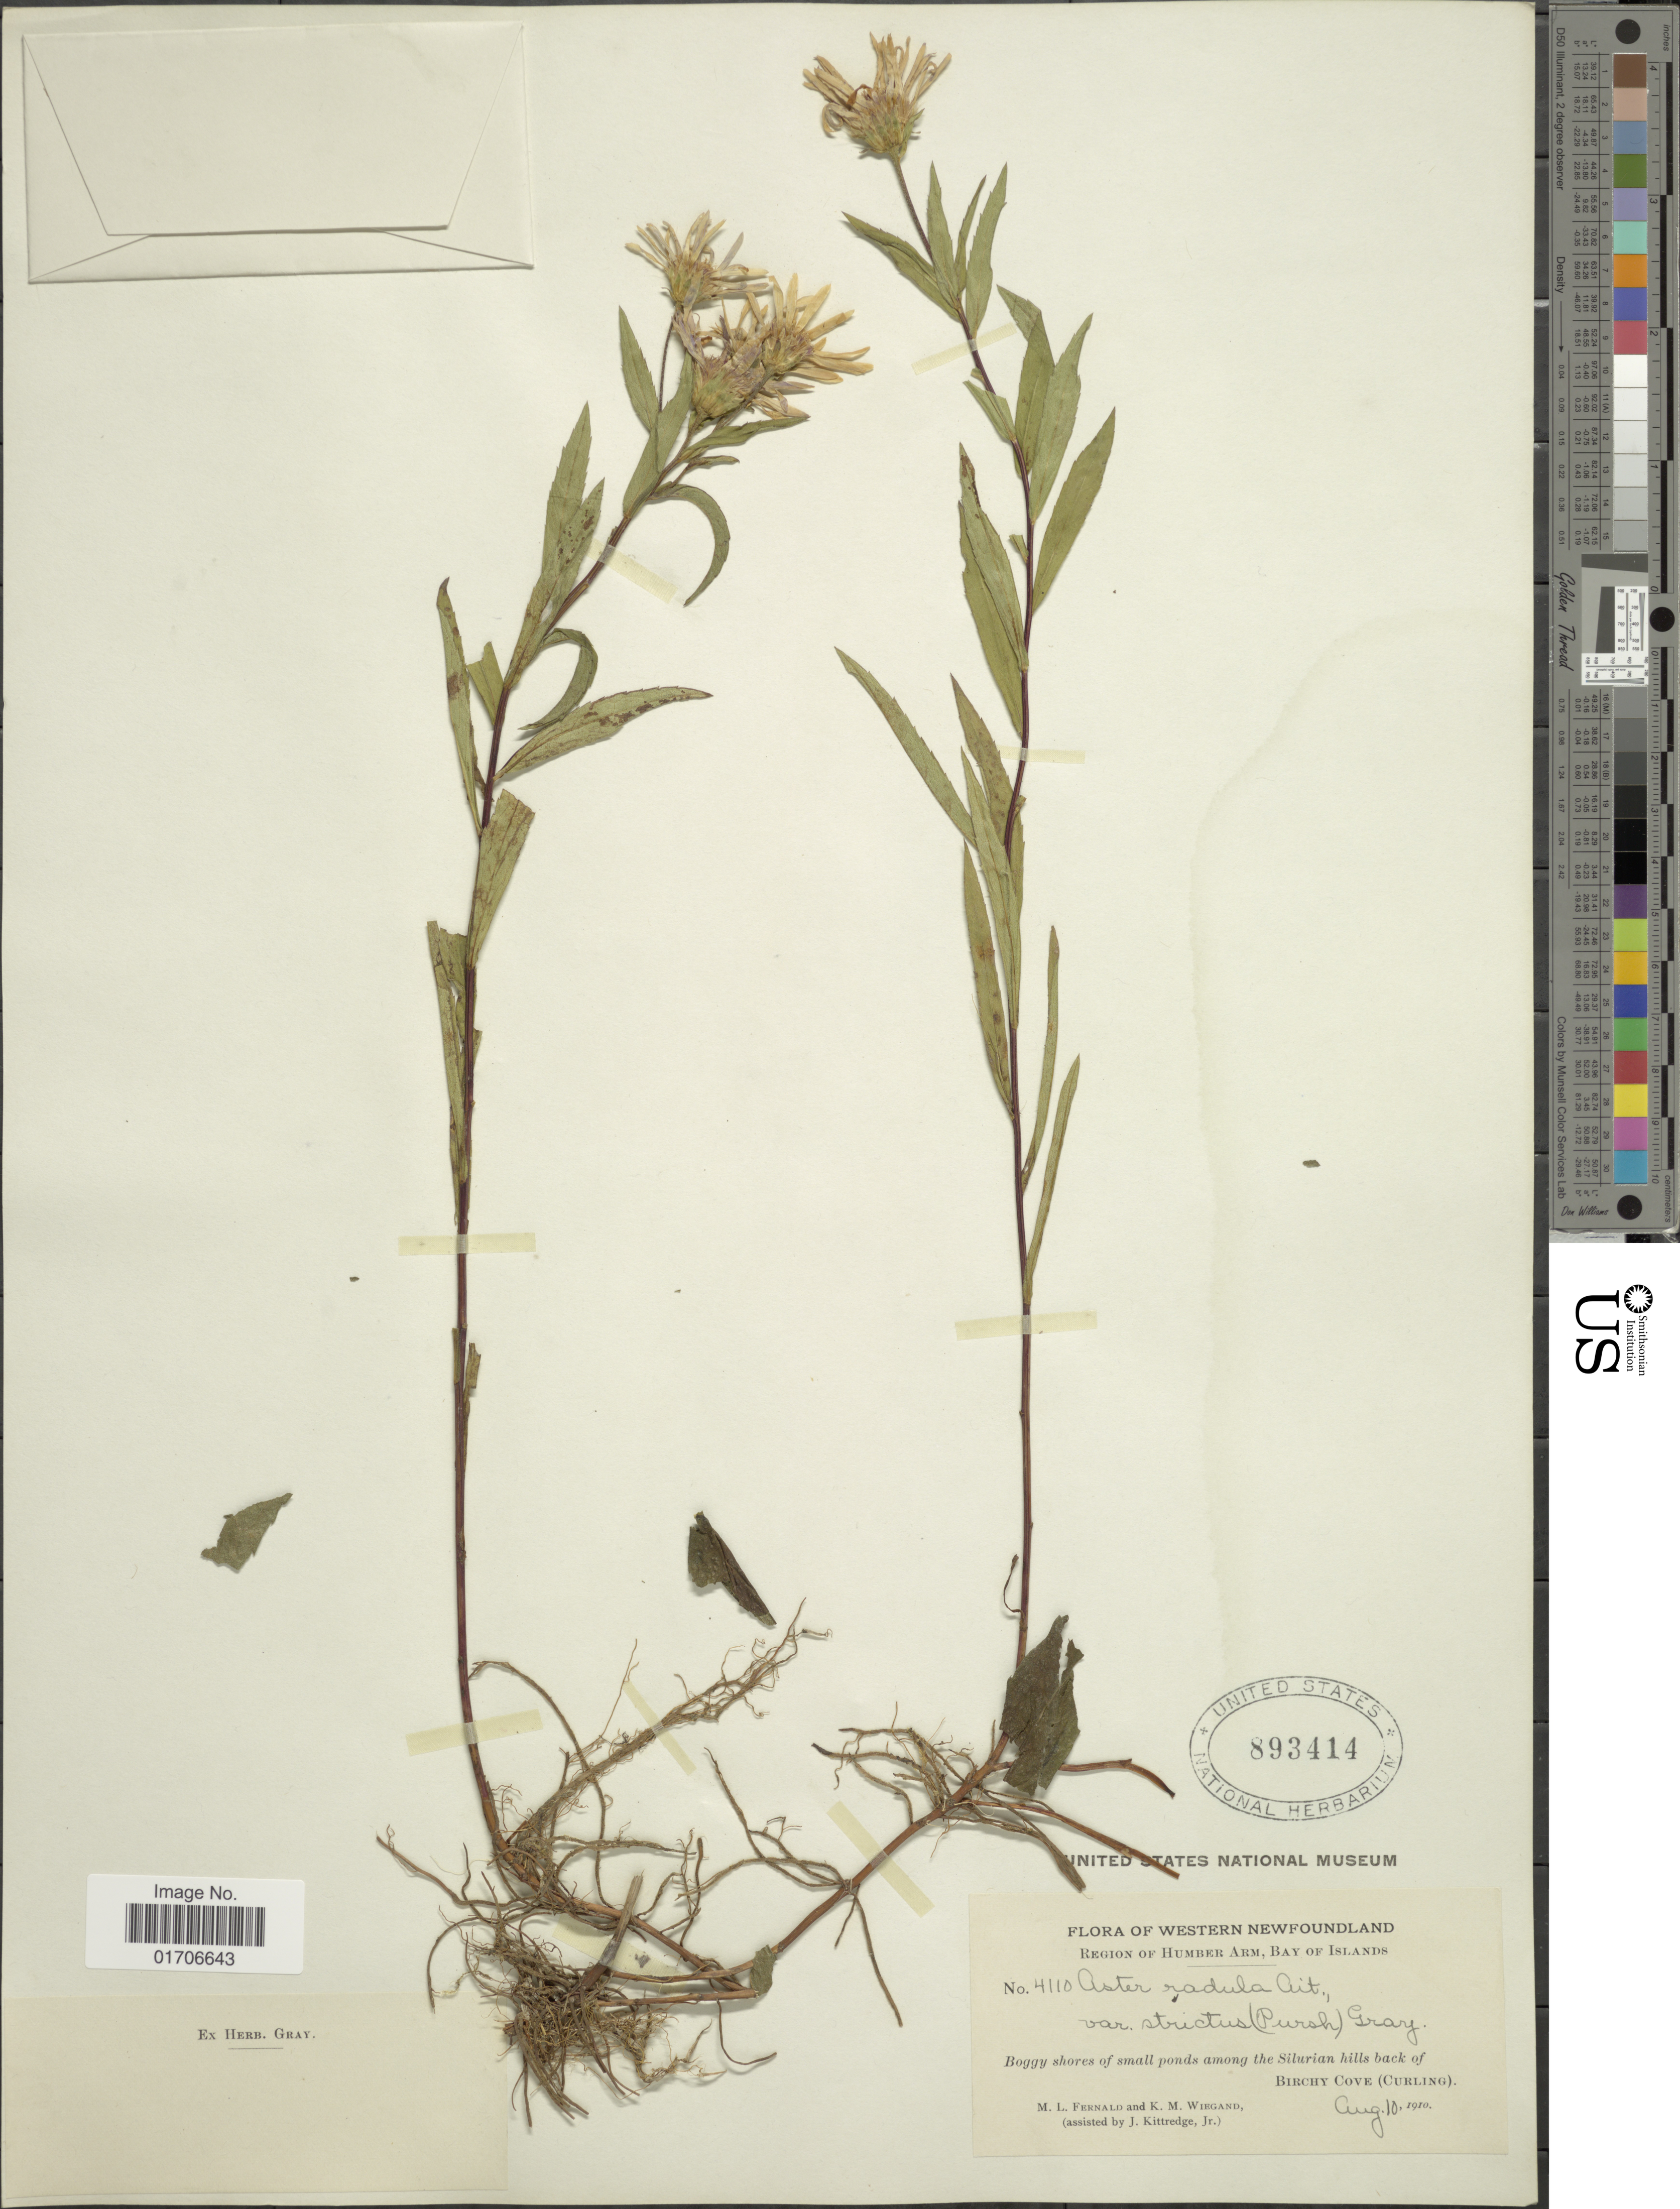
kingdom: Plantae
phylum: Tracheophyta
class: Magnoliopsida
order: Asterales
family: Asteraceae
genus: Aster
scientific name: Aster radula var. strictus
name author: A. Gray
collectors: M. L. Fernald, K. M. Wiegand & J. Kittredge Jr.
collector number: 4110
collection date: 1910-08-10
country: Canada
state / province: Newfoundland and Labrador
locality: Western Newfoundland. Region of Humber Arm, Bay of Islands. Boggy shore of small ponds among the Silurian hills back of Birchy Cove (Curling).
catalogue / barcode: US 893414